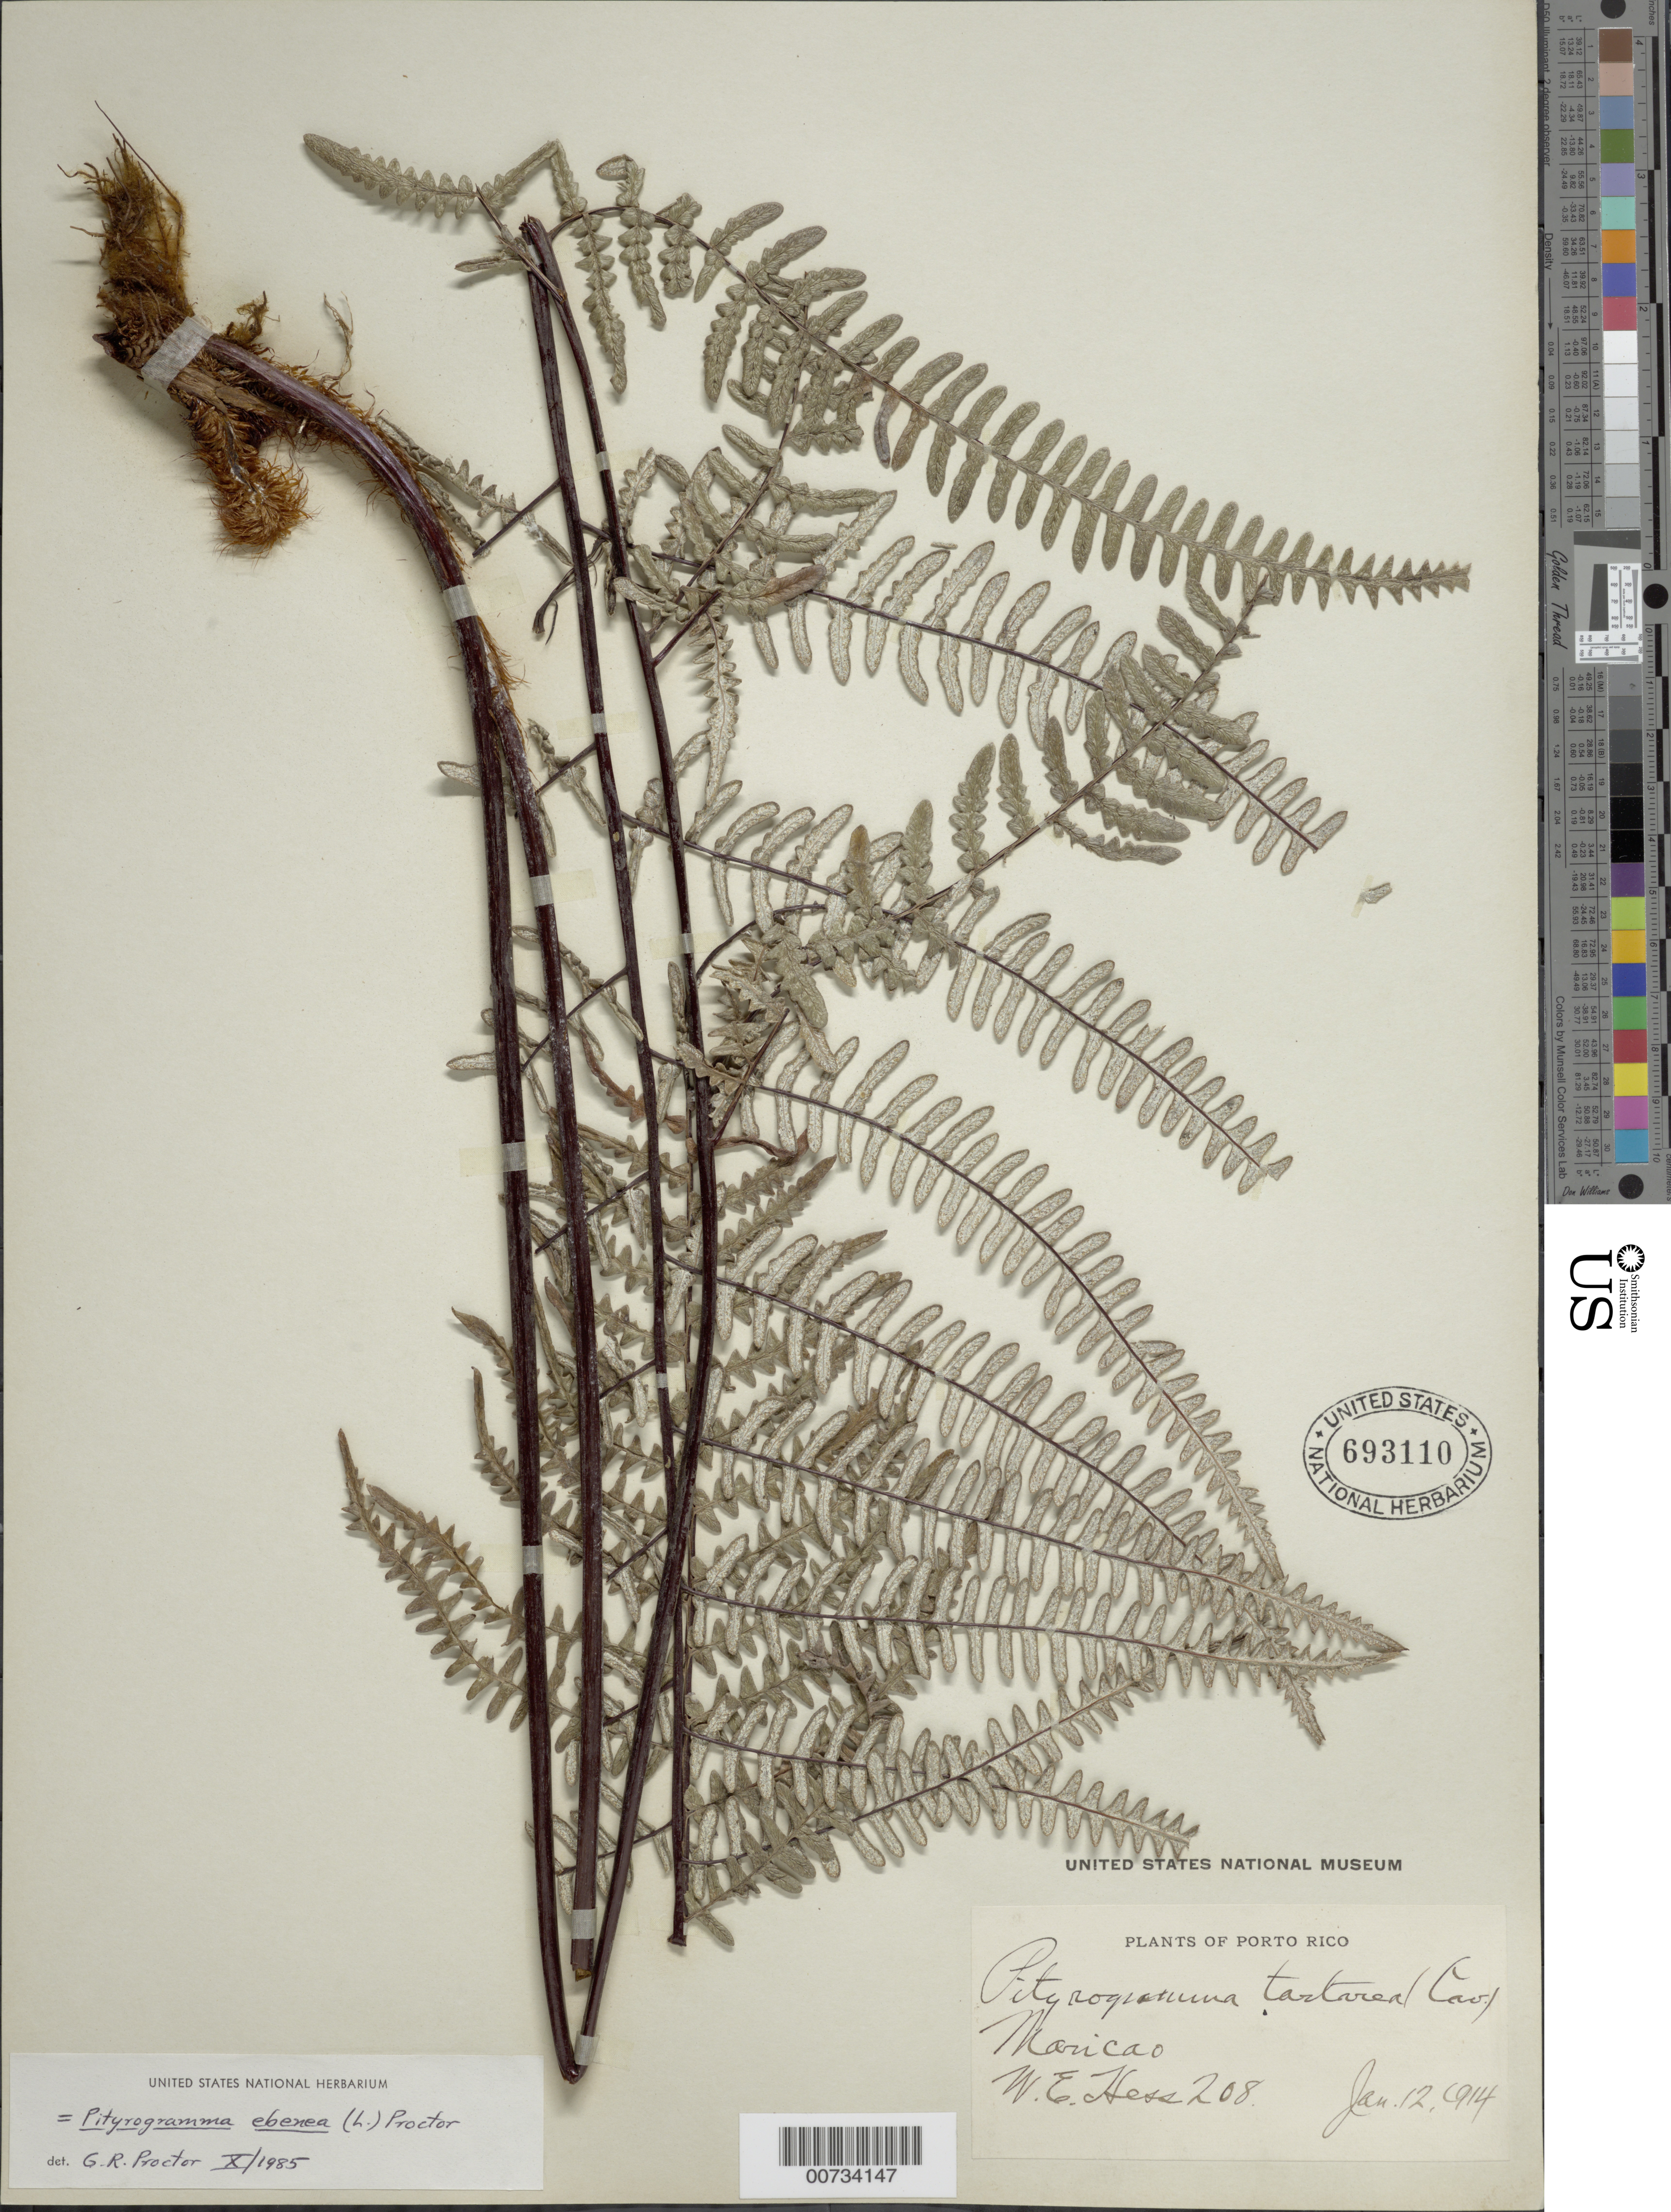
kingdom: Plantae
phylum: Tracheophyta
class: Polypodiopsida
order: Polypodiales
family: Pteridaceae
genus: Pityrogramma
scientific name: Pityrogramma ebenea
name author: (L.) Proctor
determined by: Proctor, G. R.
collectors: W. Hess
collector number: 208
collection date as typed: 12 Jan 1914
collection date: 1914-01-12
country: Puerto Rico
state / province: Maricao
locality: Maricao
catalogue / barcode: US 693110